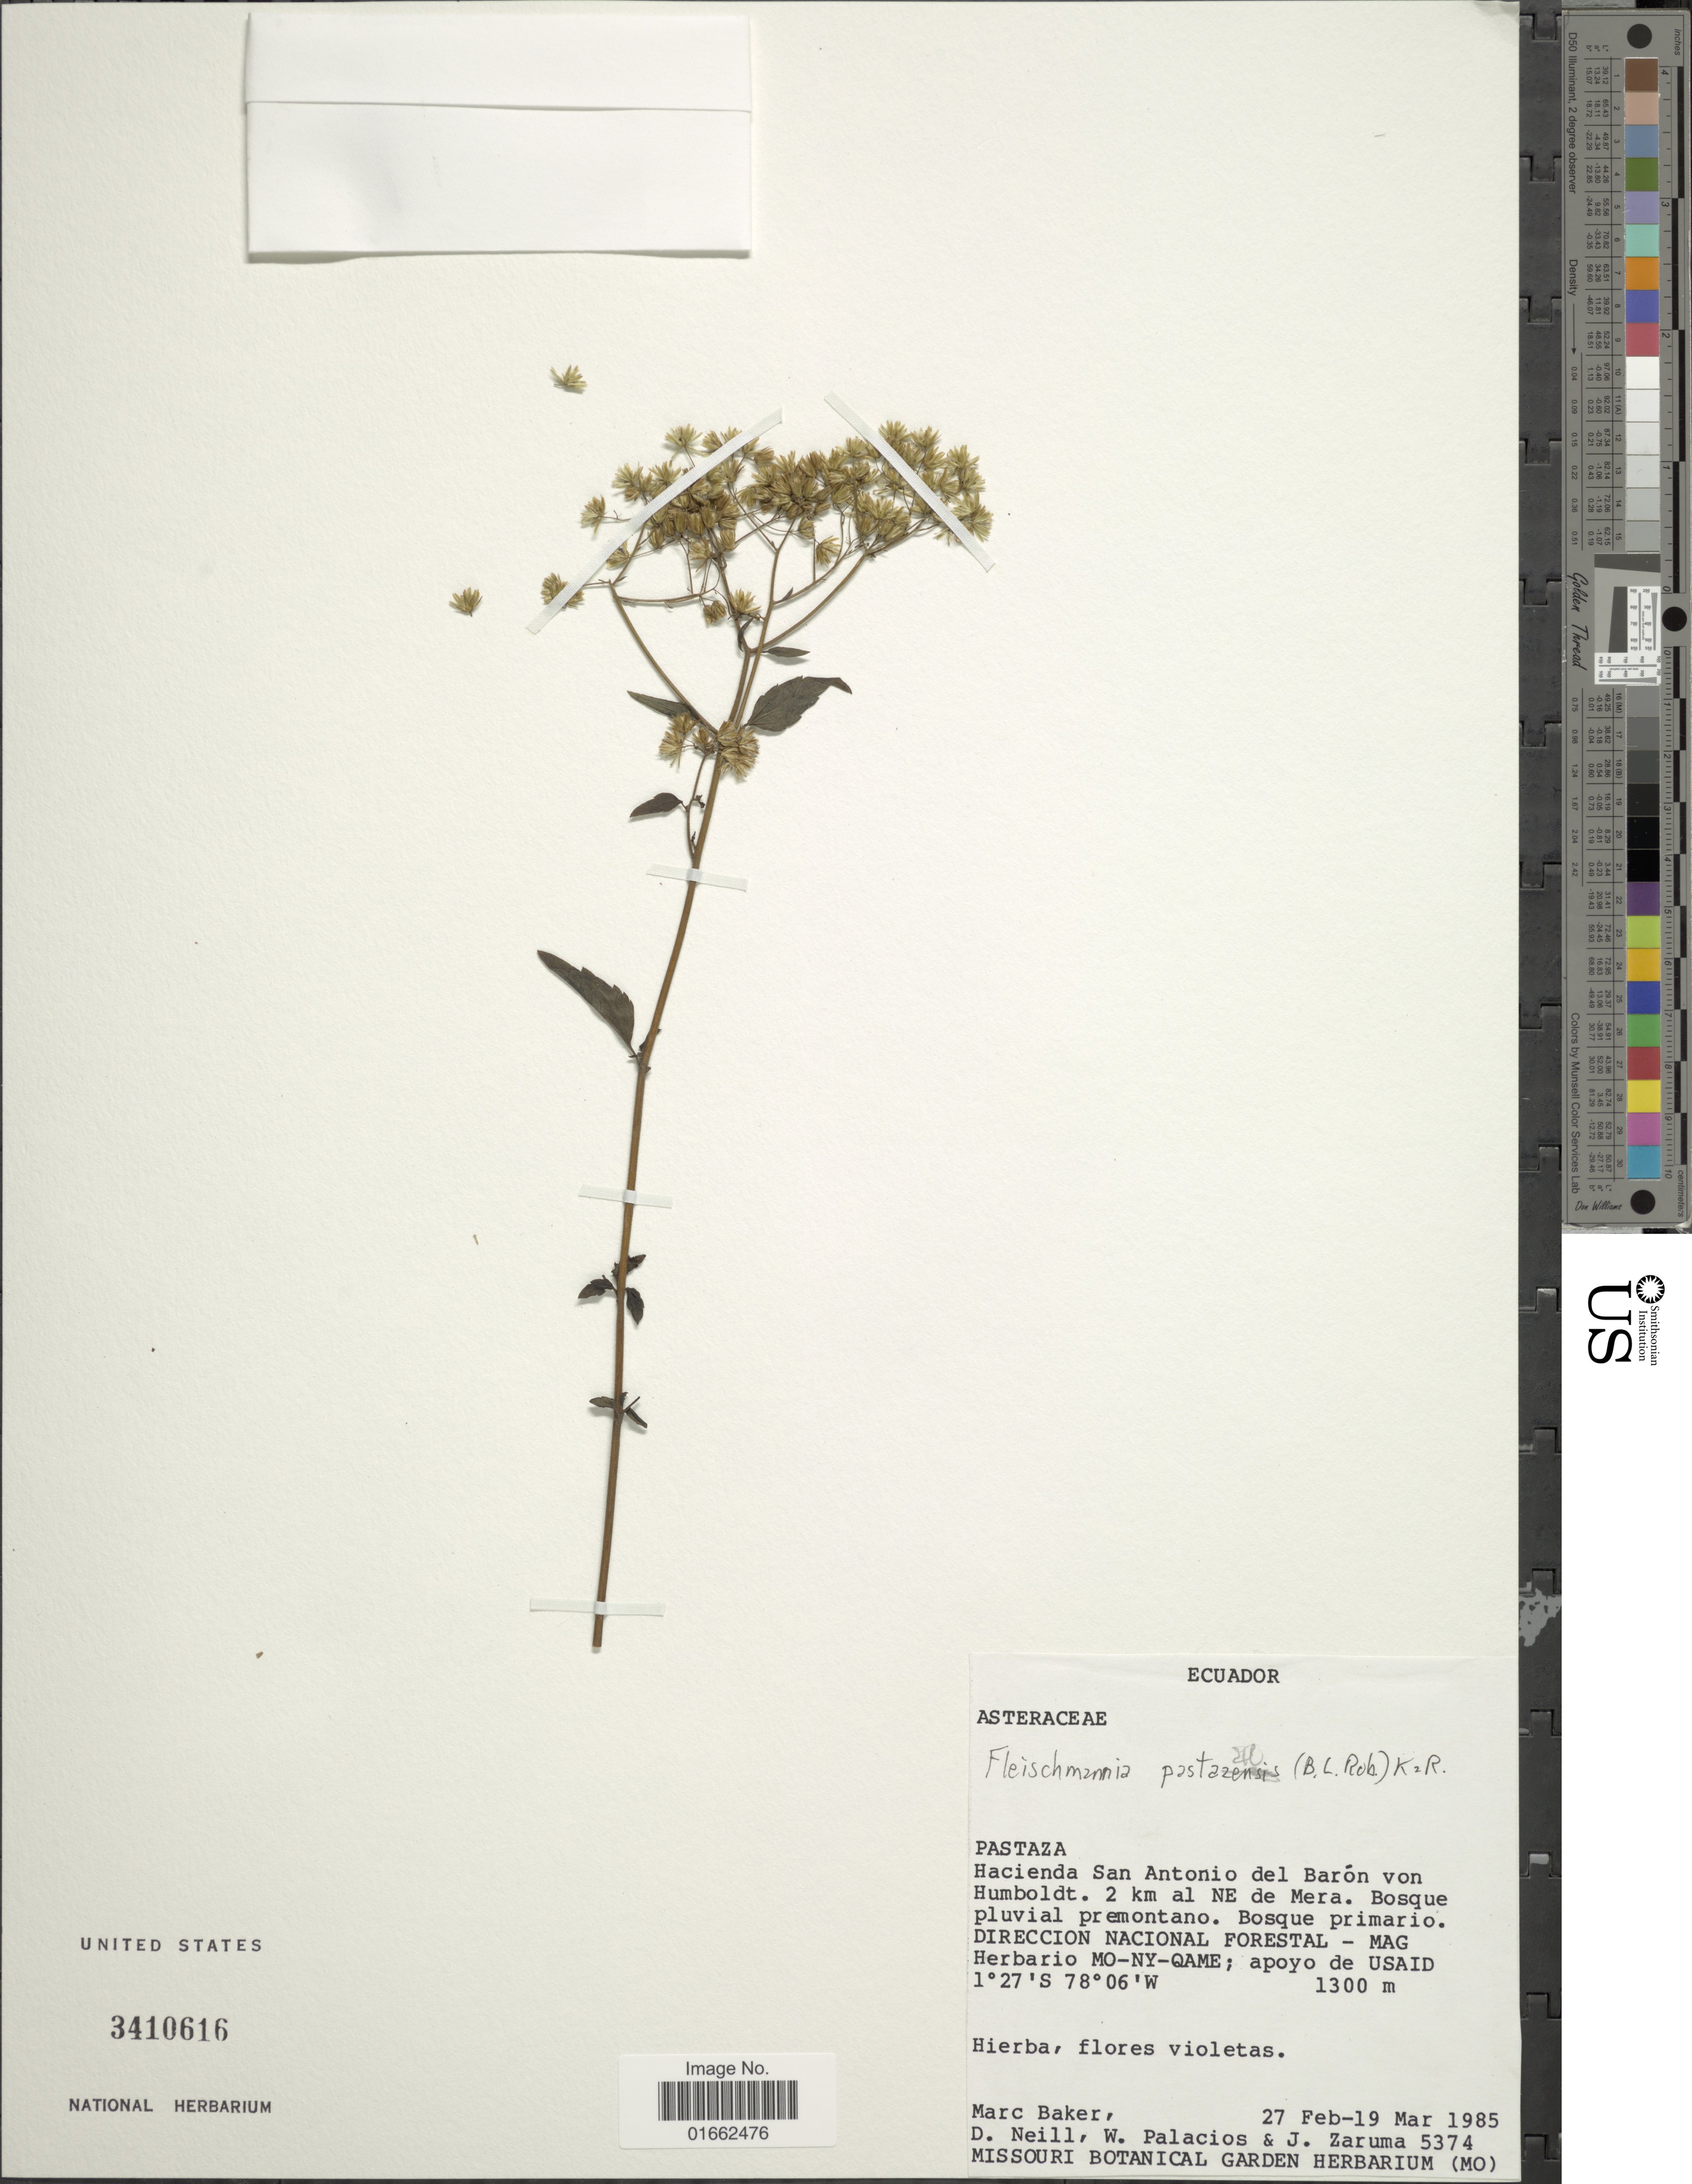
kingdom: Plantae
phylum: Tracheophyta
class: Magnoliopsida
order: Asterales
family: Asteraceae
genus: Fleischmannia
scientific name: Fleischmannia pastazae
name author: (B.L. Rob.) R.M. King & H. Rob.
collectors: M. A. Baker, D. Neill, W. Palacios & J. Zaruma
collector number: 5374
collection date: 1985-02-27/1985-03-19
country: Ecuador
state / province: Pastaza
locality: Pastaza. Hacienda San Antonio del Barón von Humboldt. 2 km al NE de Mera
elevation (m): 1300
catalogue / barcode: US 3410616